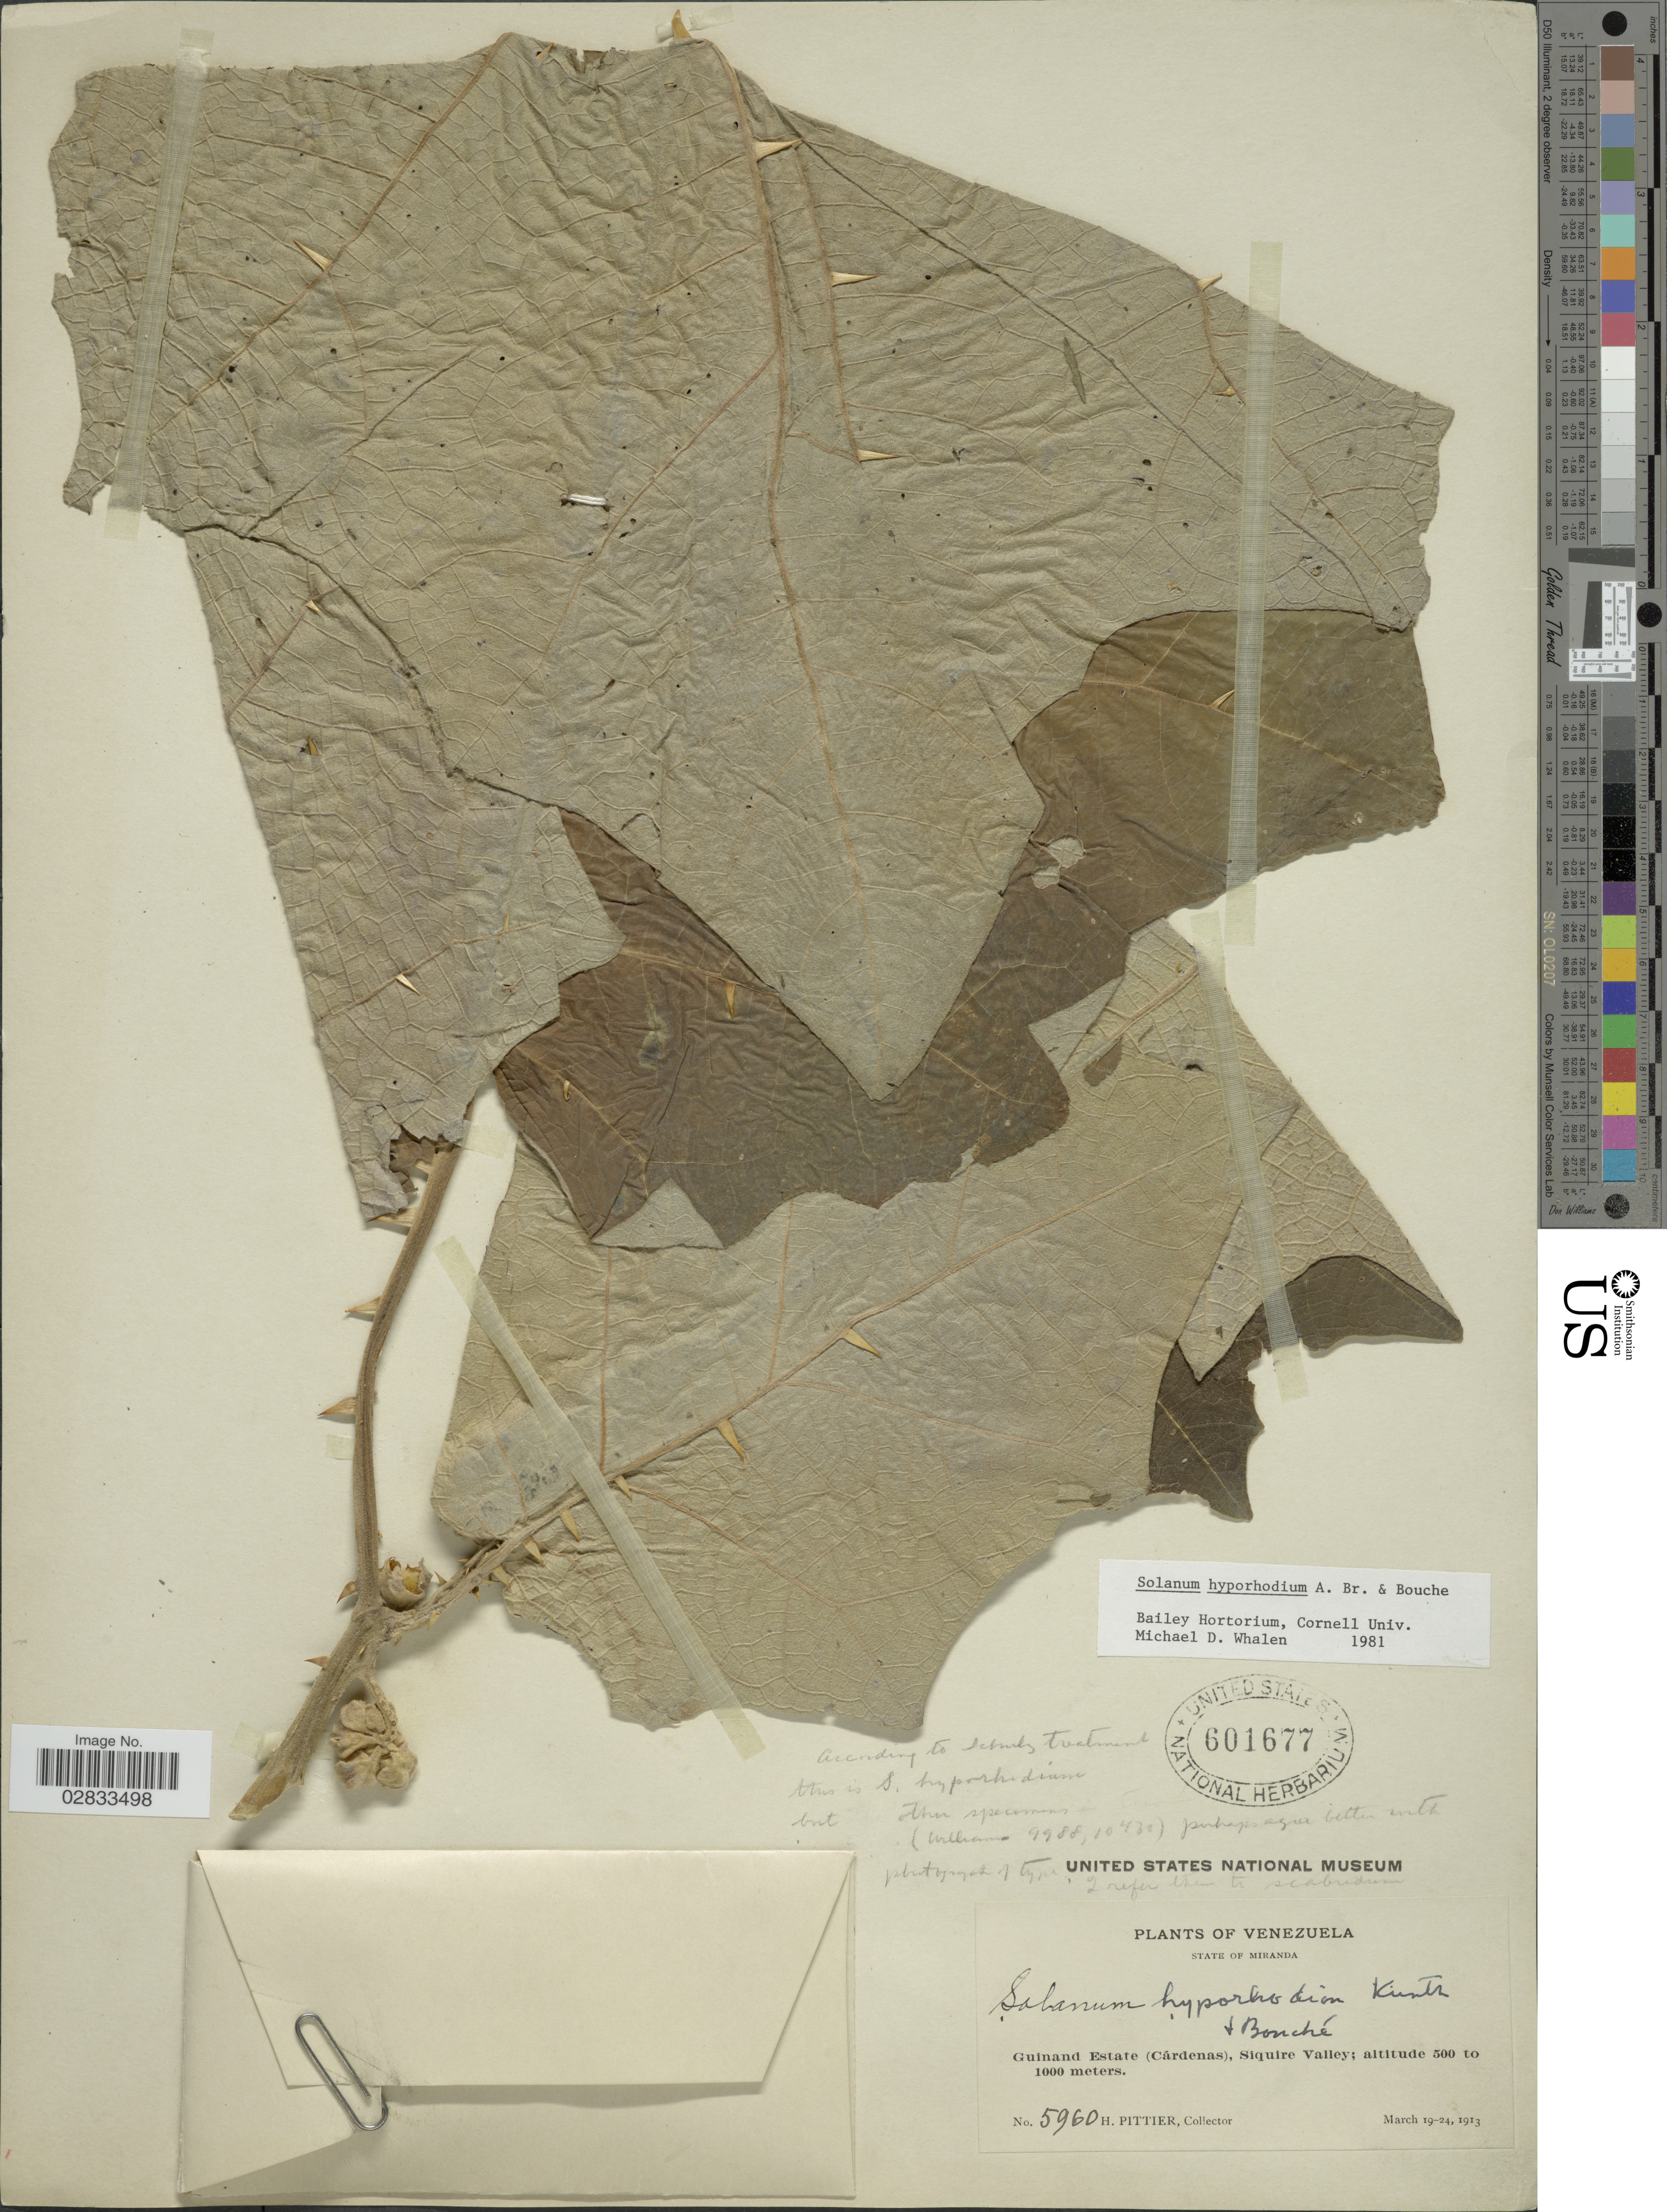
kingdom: Plantae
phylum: Tracheophyta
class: Magnoliopsida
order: Solanales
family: Solanaceae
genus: Solanum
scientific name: Solanum hyporhodium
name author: A. Braun & C.D. Bouché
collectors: H. F. Pittier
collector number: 5960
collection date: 1913-03-19/1913-03-24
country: Venezuela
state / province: Miranda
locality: Guinand Estate (Cárdenas), Siquire Valley.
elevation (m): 500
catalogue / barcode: US 601677